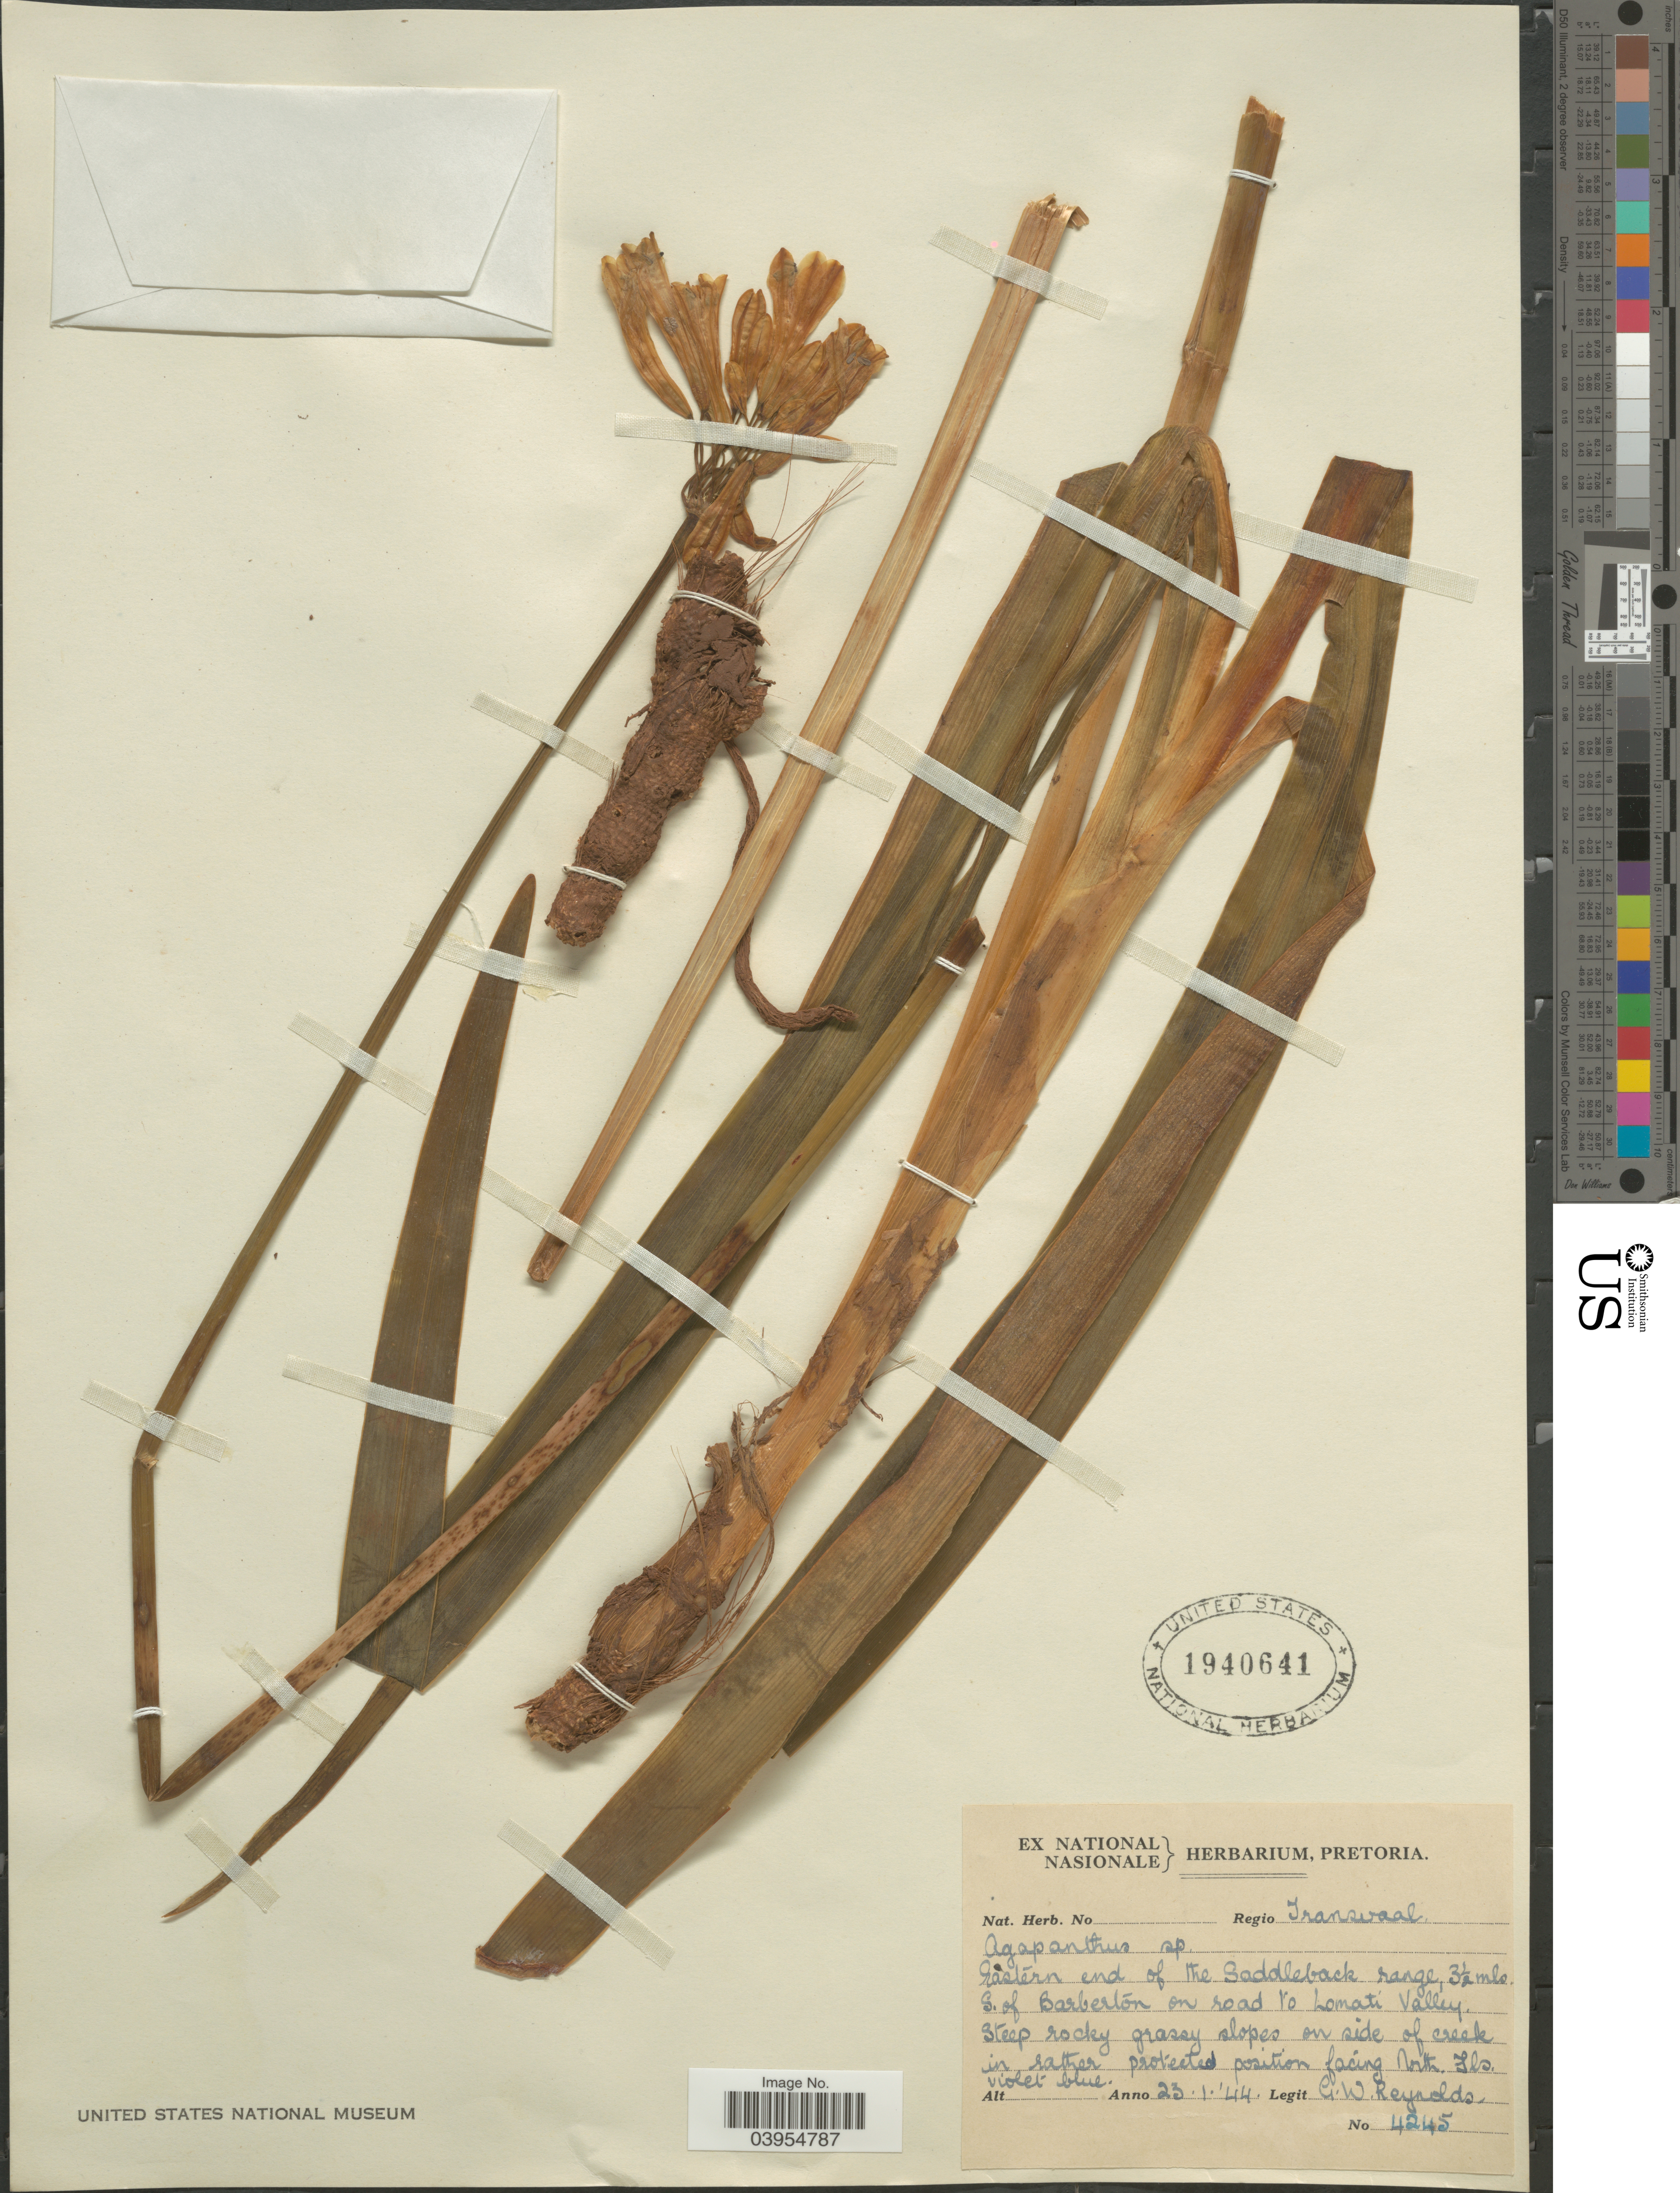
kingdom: Plantae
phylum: Tracheophyta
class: Liliopsida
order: Asparagales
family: Amaryllidaceae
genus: Agapanthus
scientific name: Agapanthus sp.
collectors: G. Reynolds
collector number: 4245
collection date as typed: Transcribed d/m/y: 23/1/44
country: South Africa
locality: Regio Transvaal. Eastern end of The Saddleback range, 3½ mls. S. of Barberton on road to Lomati Valley.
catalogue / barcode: US 1940641